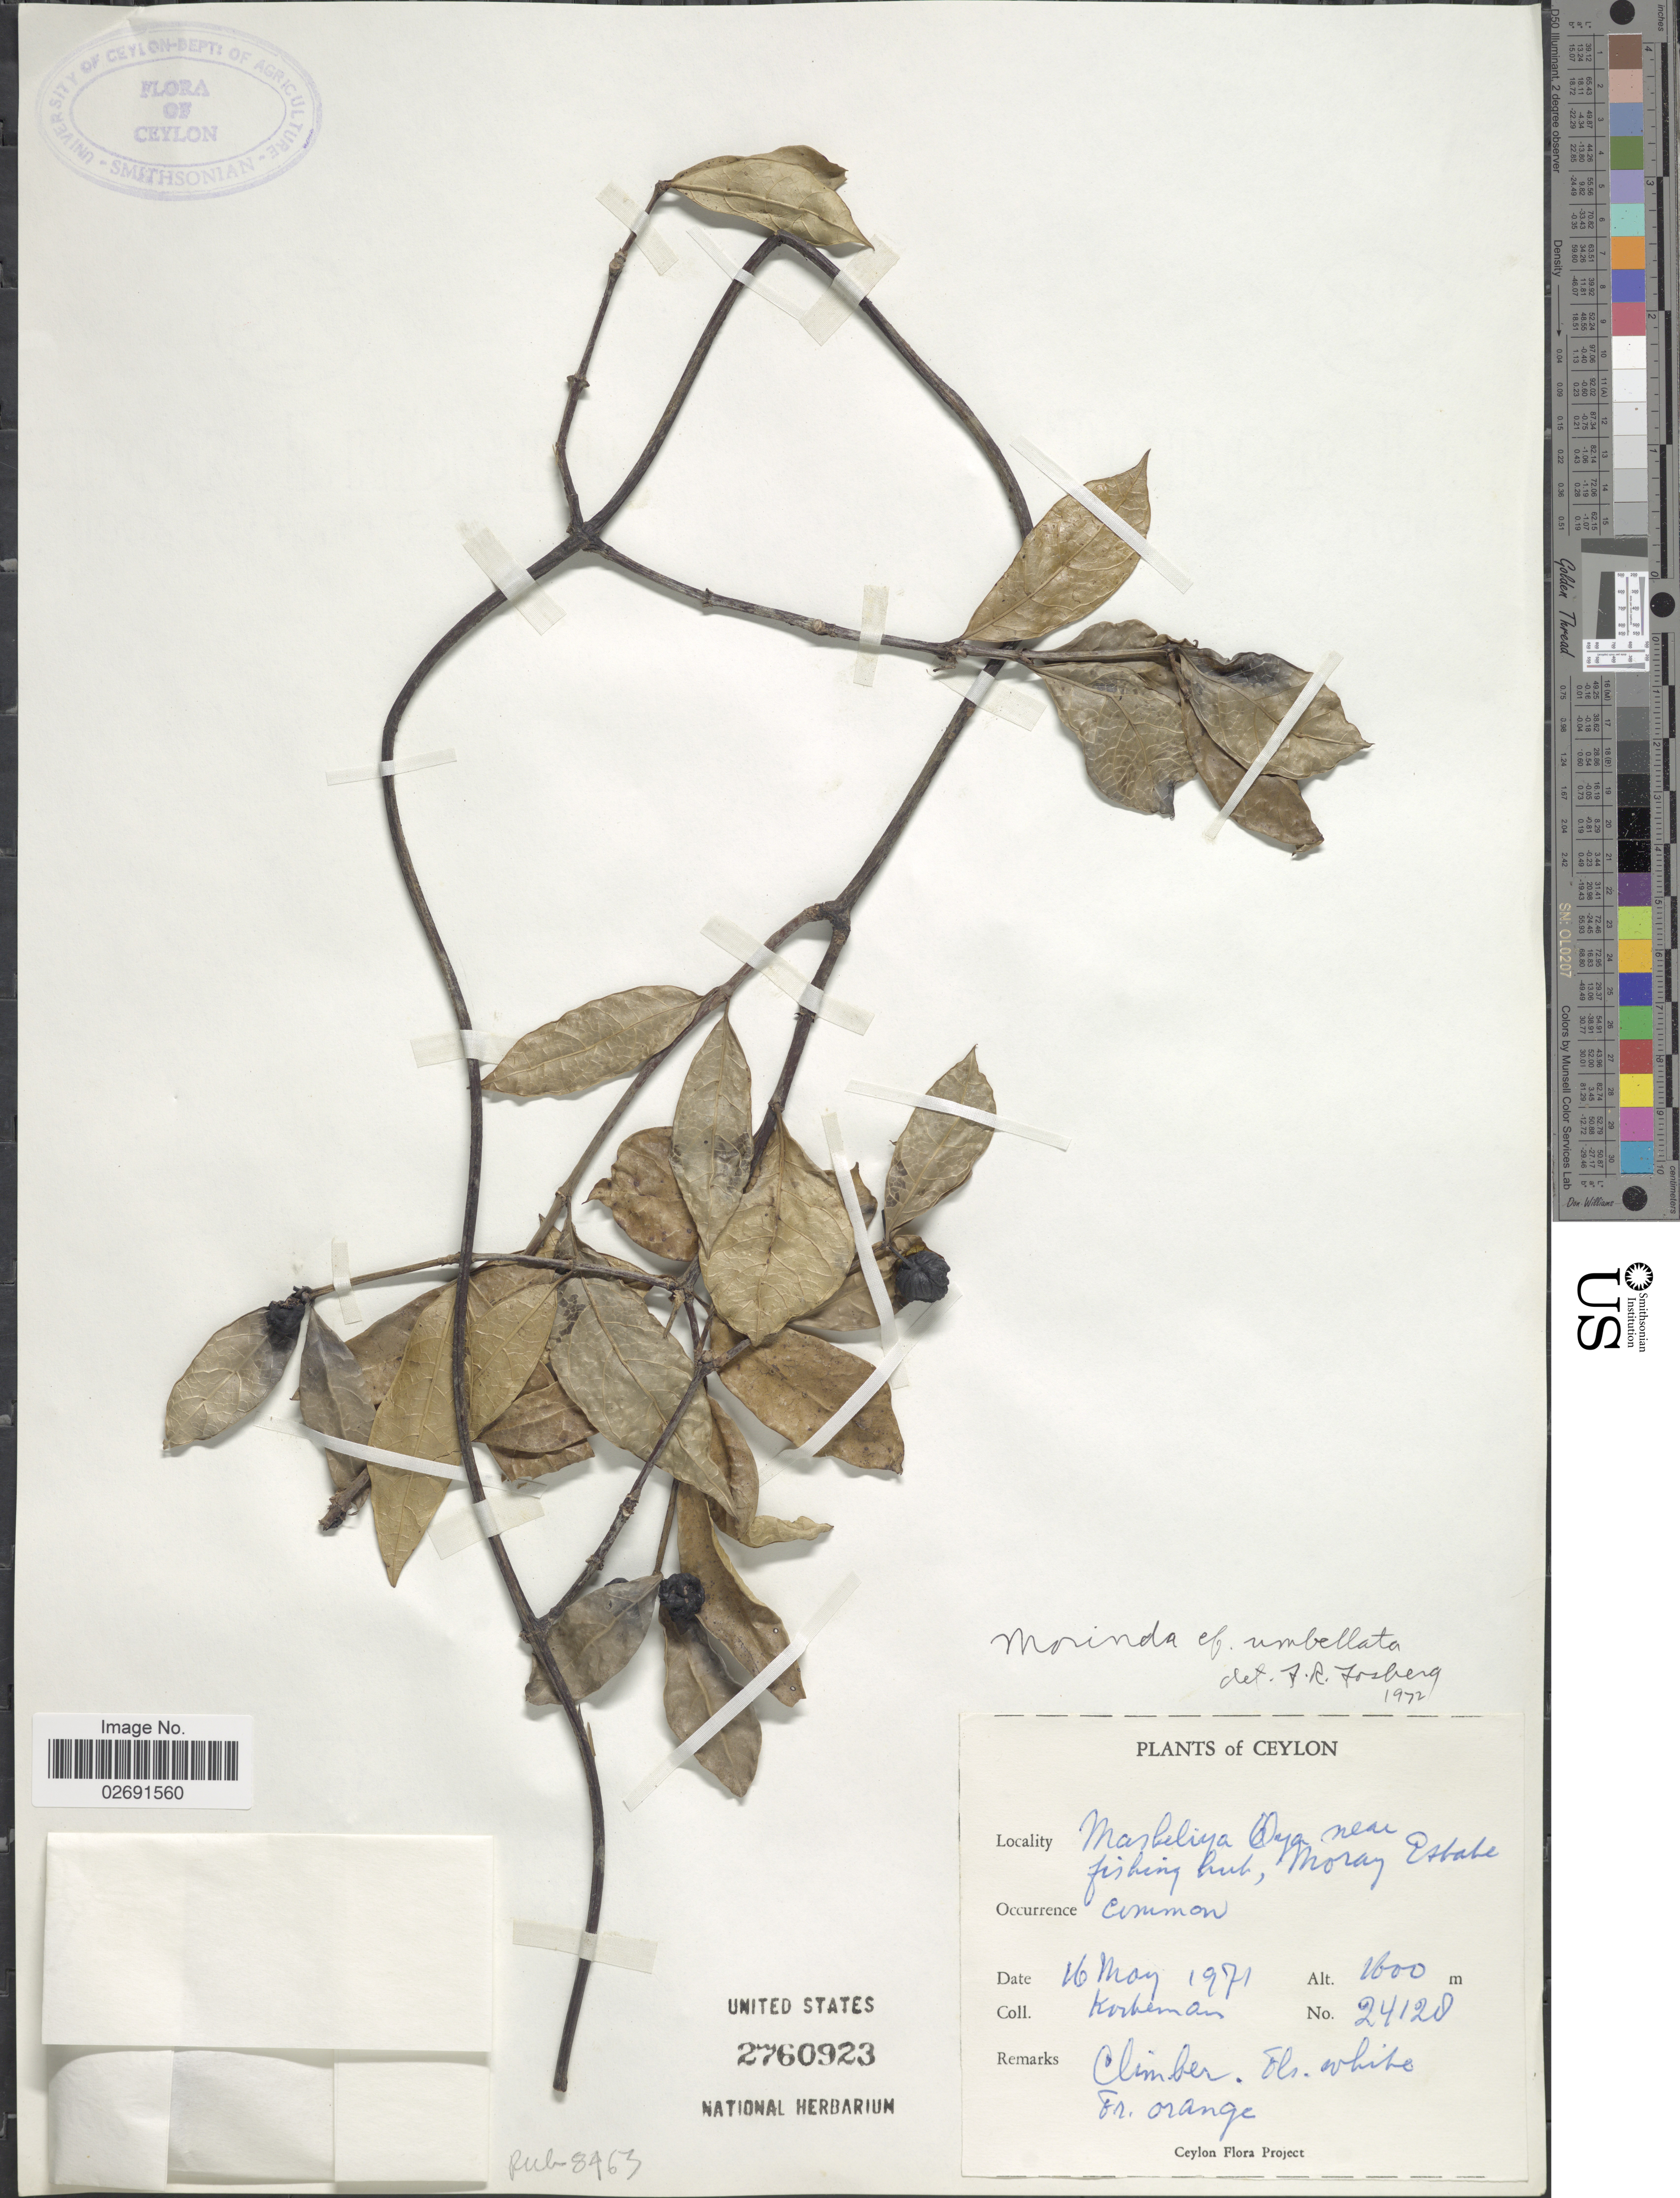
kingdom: Plantae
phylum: Tracheophyta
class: Magnoliopsida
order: Gentianales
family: Rubiaceae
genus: Gynochthodes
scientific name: Gynochthodes umbellata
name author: (L.) Razafim. & B. Bremer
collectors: Kostermans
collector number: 24128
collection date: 1971-05-16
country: Sri Lanka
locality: Ceylon, Maskeliya, Oya near fishing hub, Moray Estate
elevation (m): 1600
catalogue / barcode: US 2760923